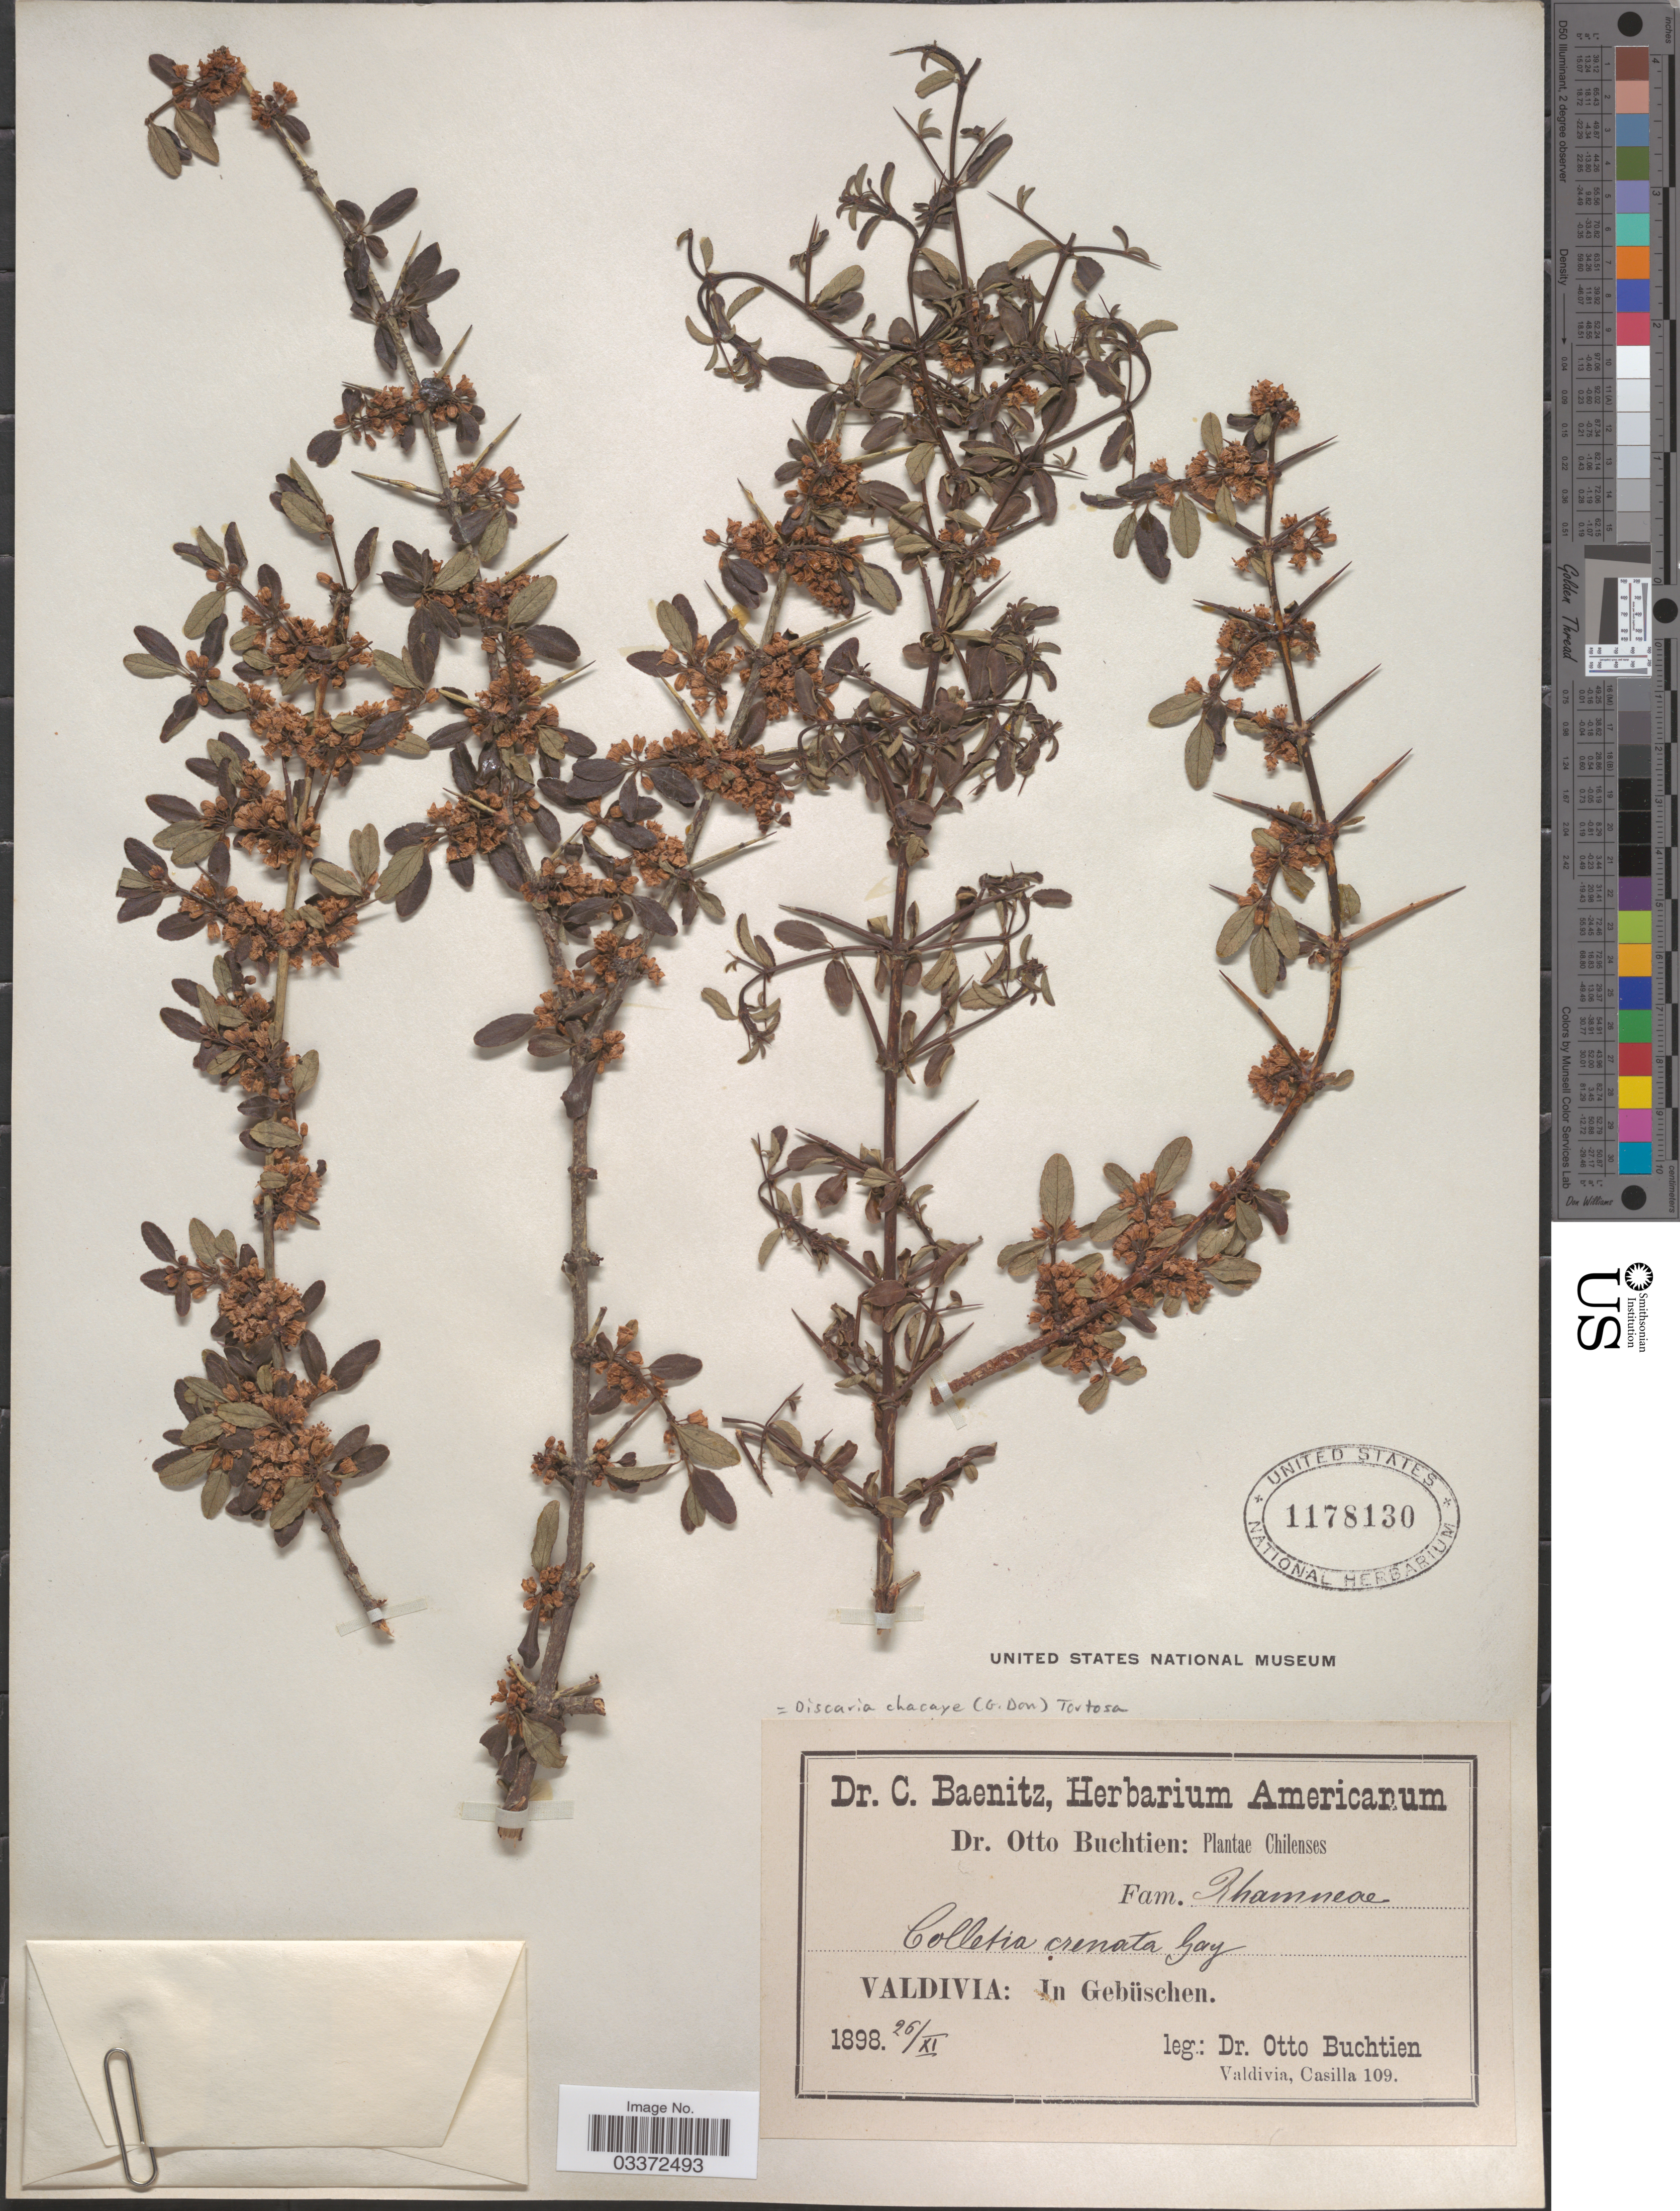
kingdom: Plantae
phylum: Tracheophyta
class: Magnoliopsida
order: Rosales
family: Rhamnaceae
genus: Discaria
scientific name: Discaria chacaye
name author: (G. Don) Tortosa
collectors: O. Buchtien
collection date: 1898-11-26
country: Chile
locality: Valdivia: In Gebüschen.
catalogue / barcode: US 1178130